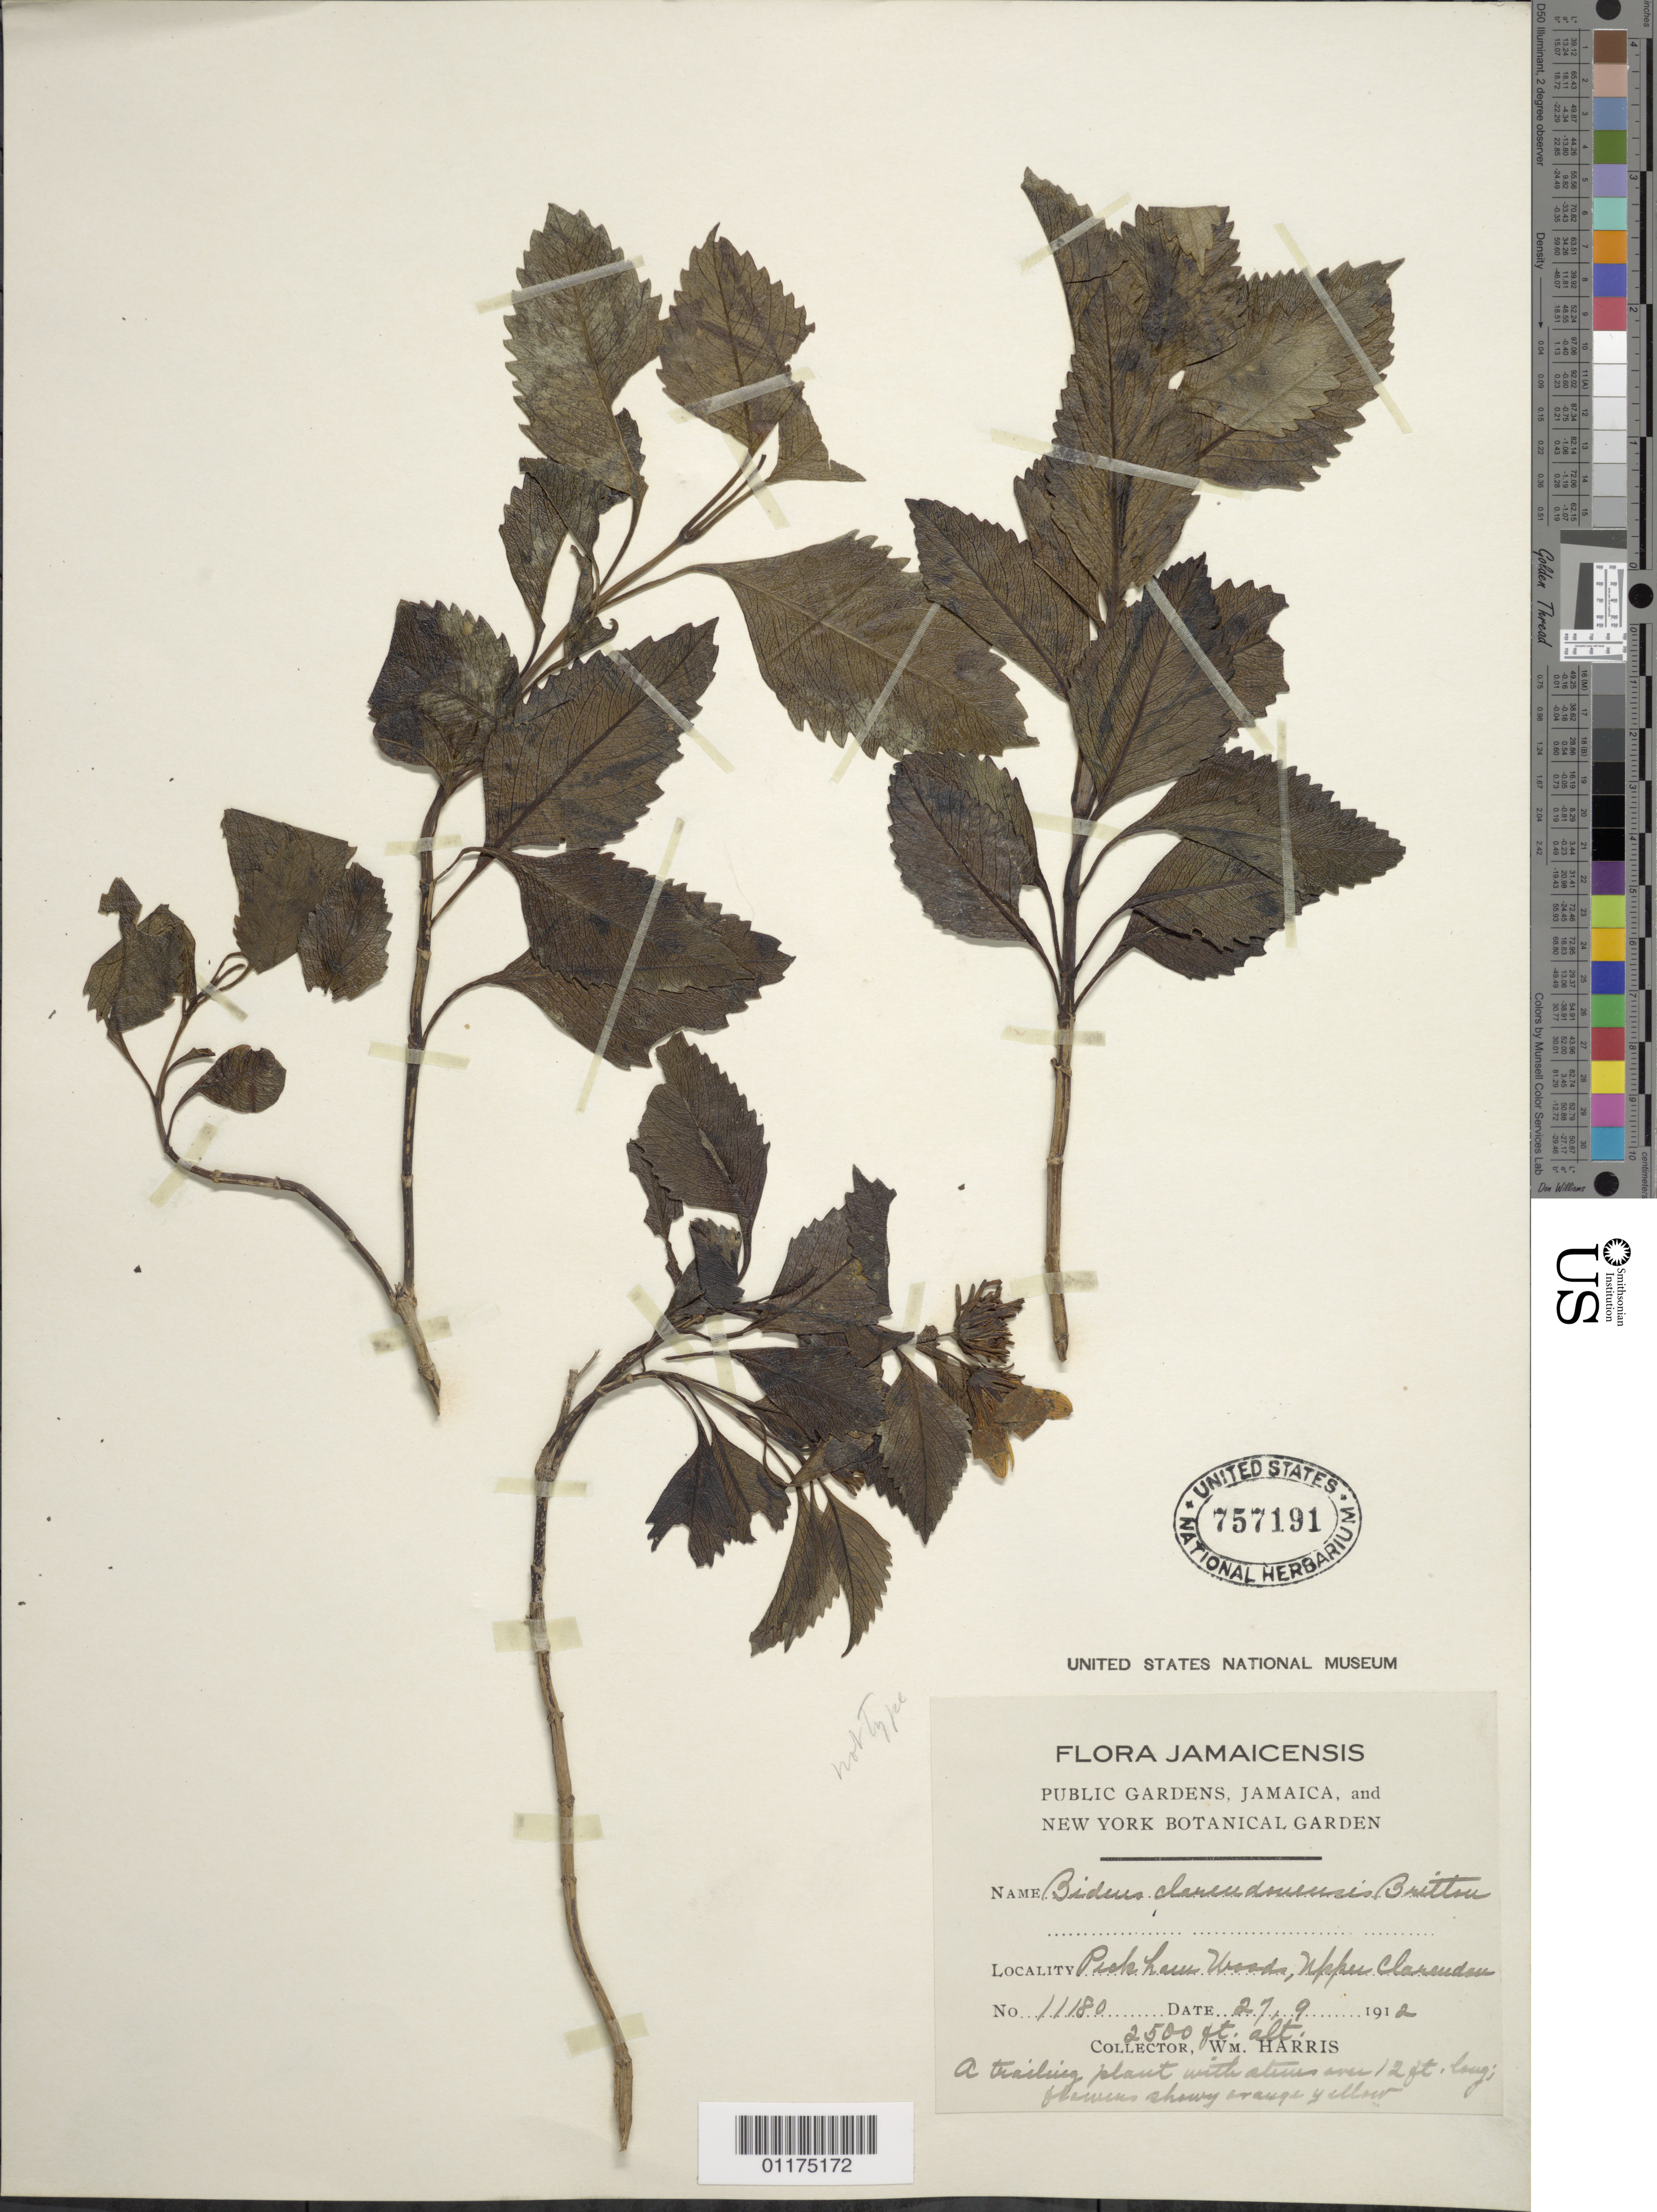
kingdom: Plantae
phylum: Tracheophyta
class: Magnoliopsida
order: Asterales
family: Asteraceae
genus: Bidens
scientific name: Bidens clarendonensis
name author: Britton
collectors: W. Harris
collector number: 11180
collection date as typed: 27 Sep 1912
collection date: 1912-09-27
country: Jamaica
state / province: Clarendon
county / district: Peckham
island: Jamaica I.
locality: Upper Clarendon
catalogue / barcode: US 757191